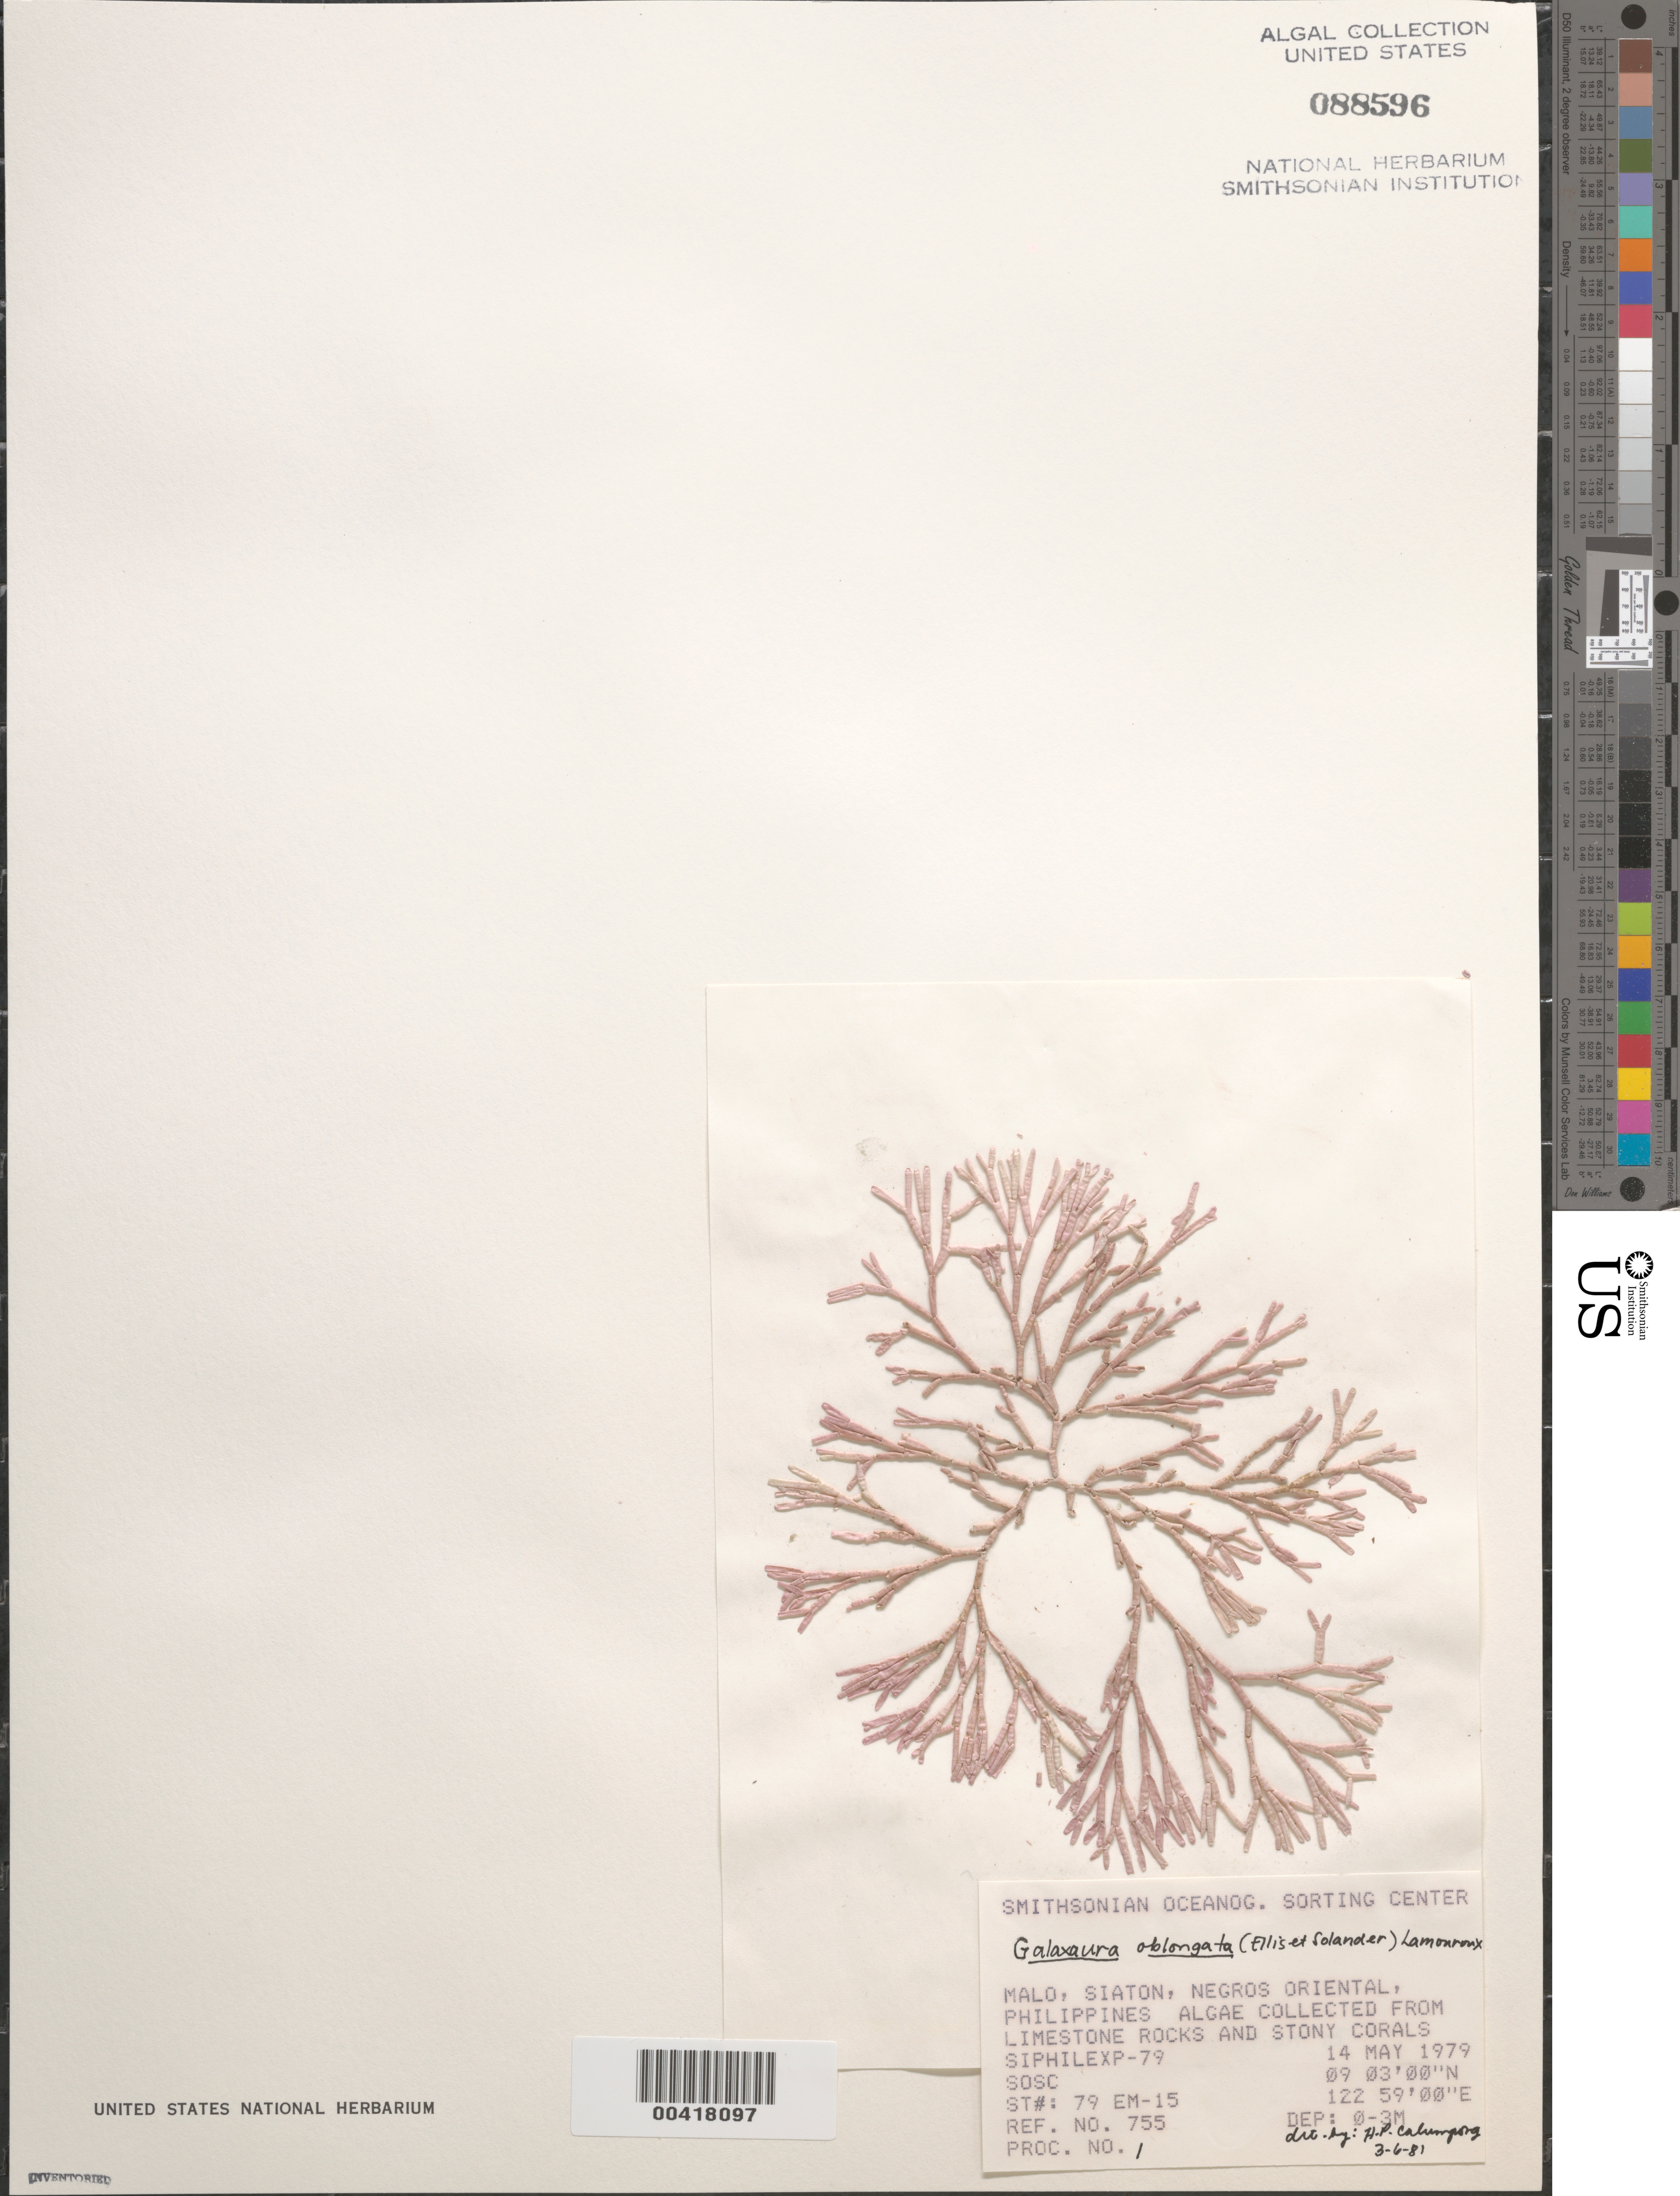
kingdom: Plantae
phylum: Rhodophyta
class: Florideophyceae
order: Nemaliales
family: Galaxauraceae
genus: Tricleocarpa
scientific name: Tricleocarpa fragilis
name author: (L.) Huisman & R.A. Towns.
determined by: Algae name updating Project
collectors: SOSC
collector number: Station 79 Em-15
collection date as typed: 14 May 1979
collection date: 1979-05-14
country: Philippines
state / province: Central Visayas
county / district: Negros Oriental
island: Negros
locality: Malo, Siaton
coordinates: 09 03'00"N, 122 59'00"E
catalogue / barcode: US 88596